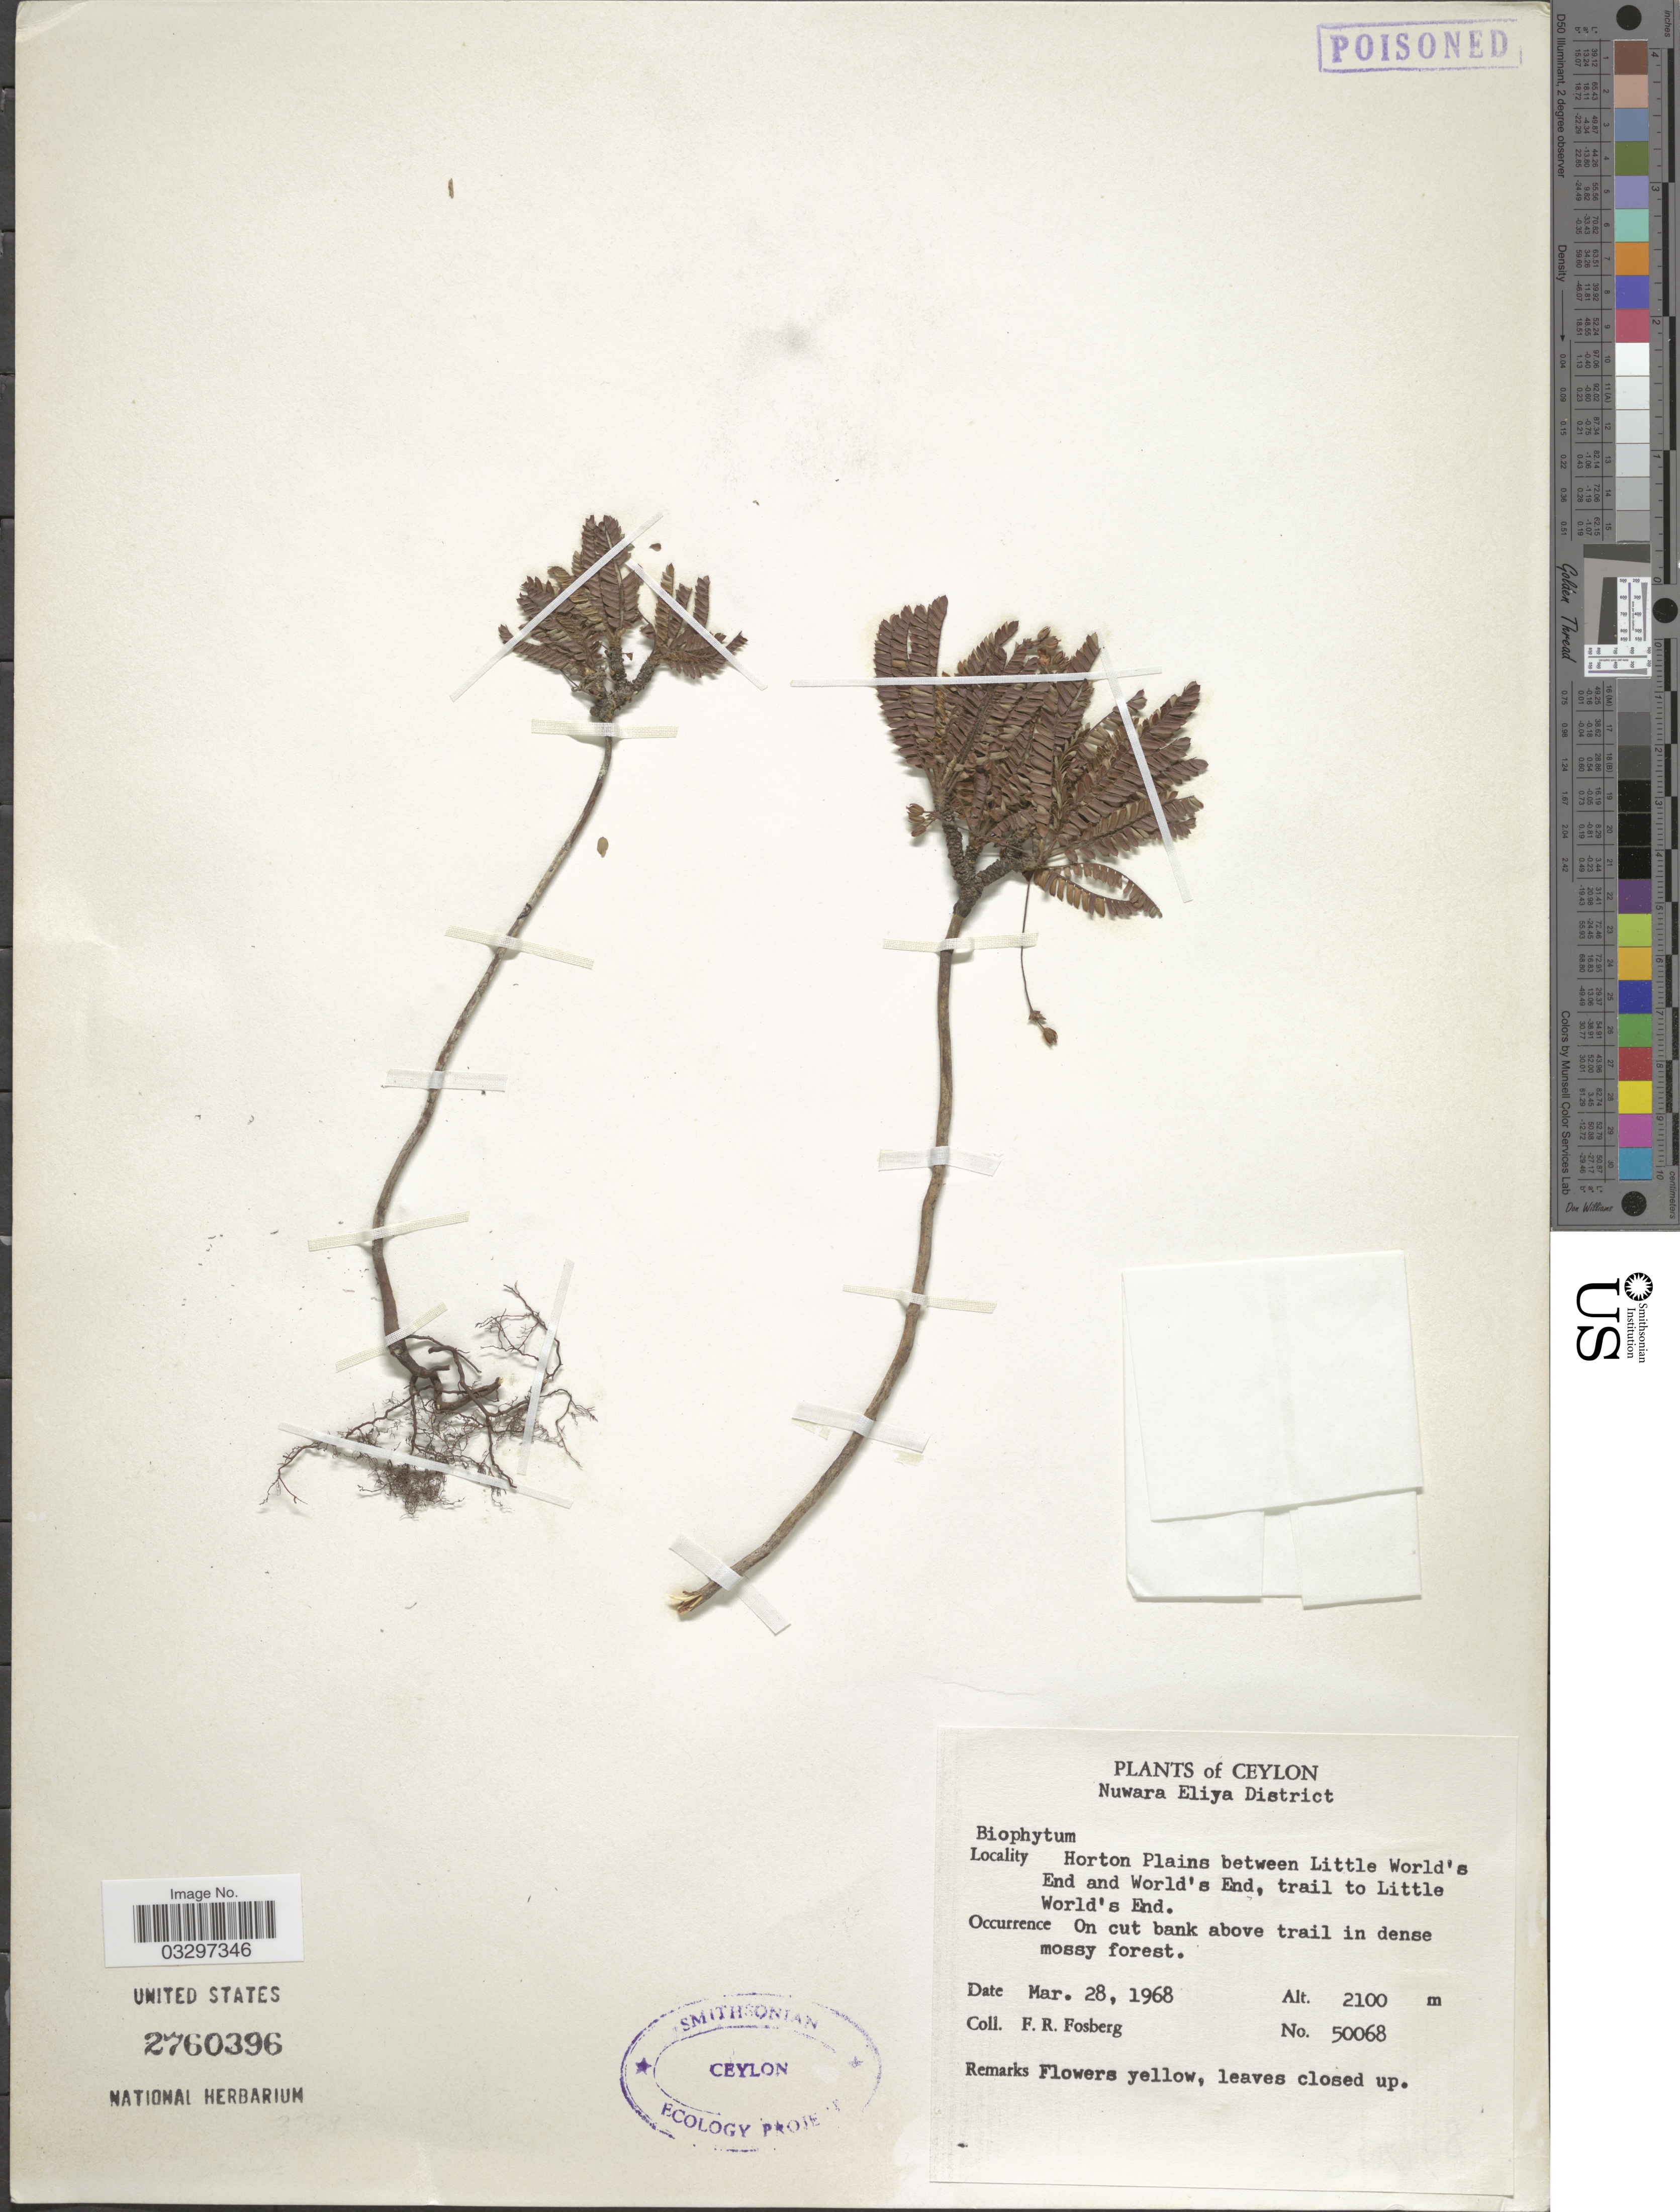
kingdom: Plantae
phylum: Tracheophyta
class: Magnoliopsida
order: Oxalidales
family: Oxalidaceae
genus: Biophytum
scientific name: Biophytum sp.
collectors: F. R. Fosberg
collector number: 50068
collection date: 1968-03-28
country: Sri Lanka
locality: Ceylon. Nuwara Eliya District. Horton Plains between Little World's End and World's End, trail to Little World's End.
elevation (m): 2100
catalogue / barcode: US 2760396